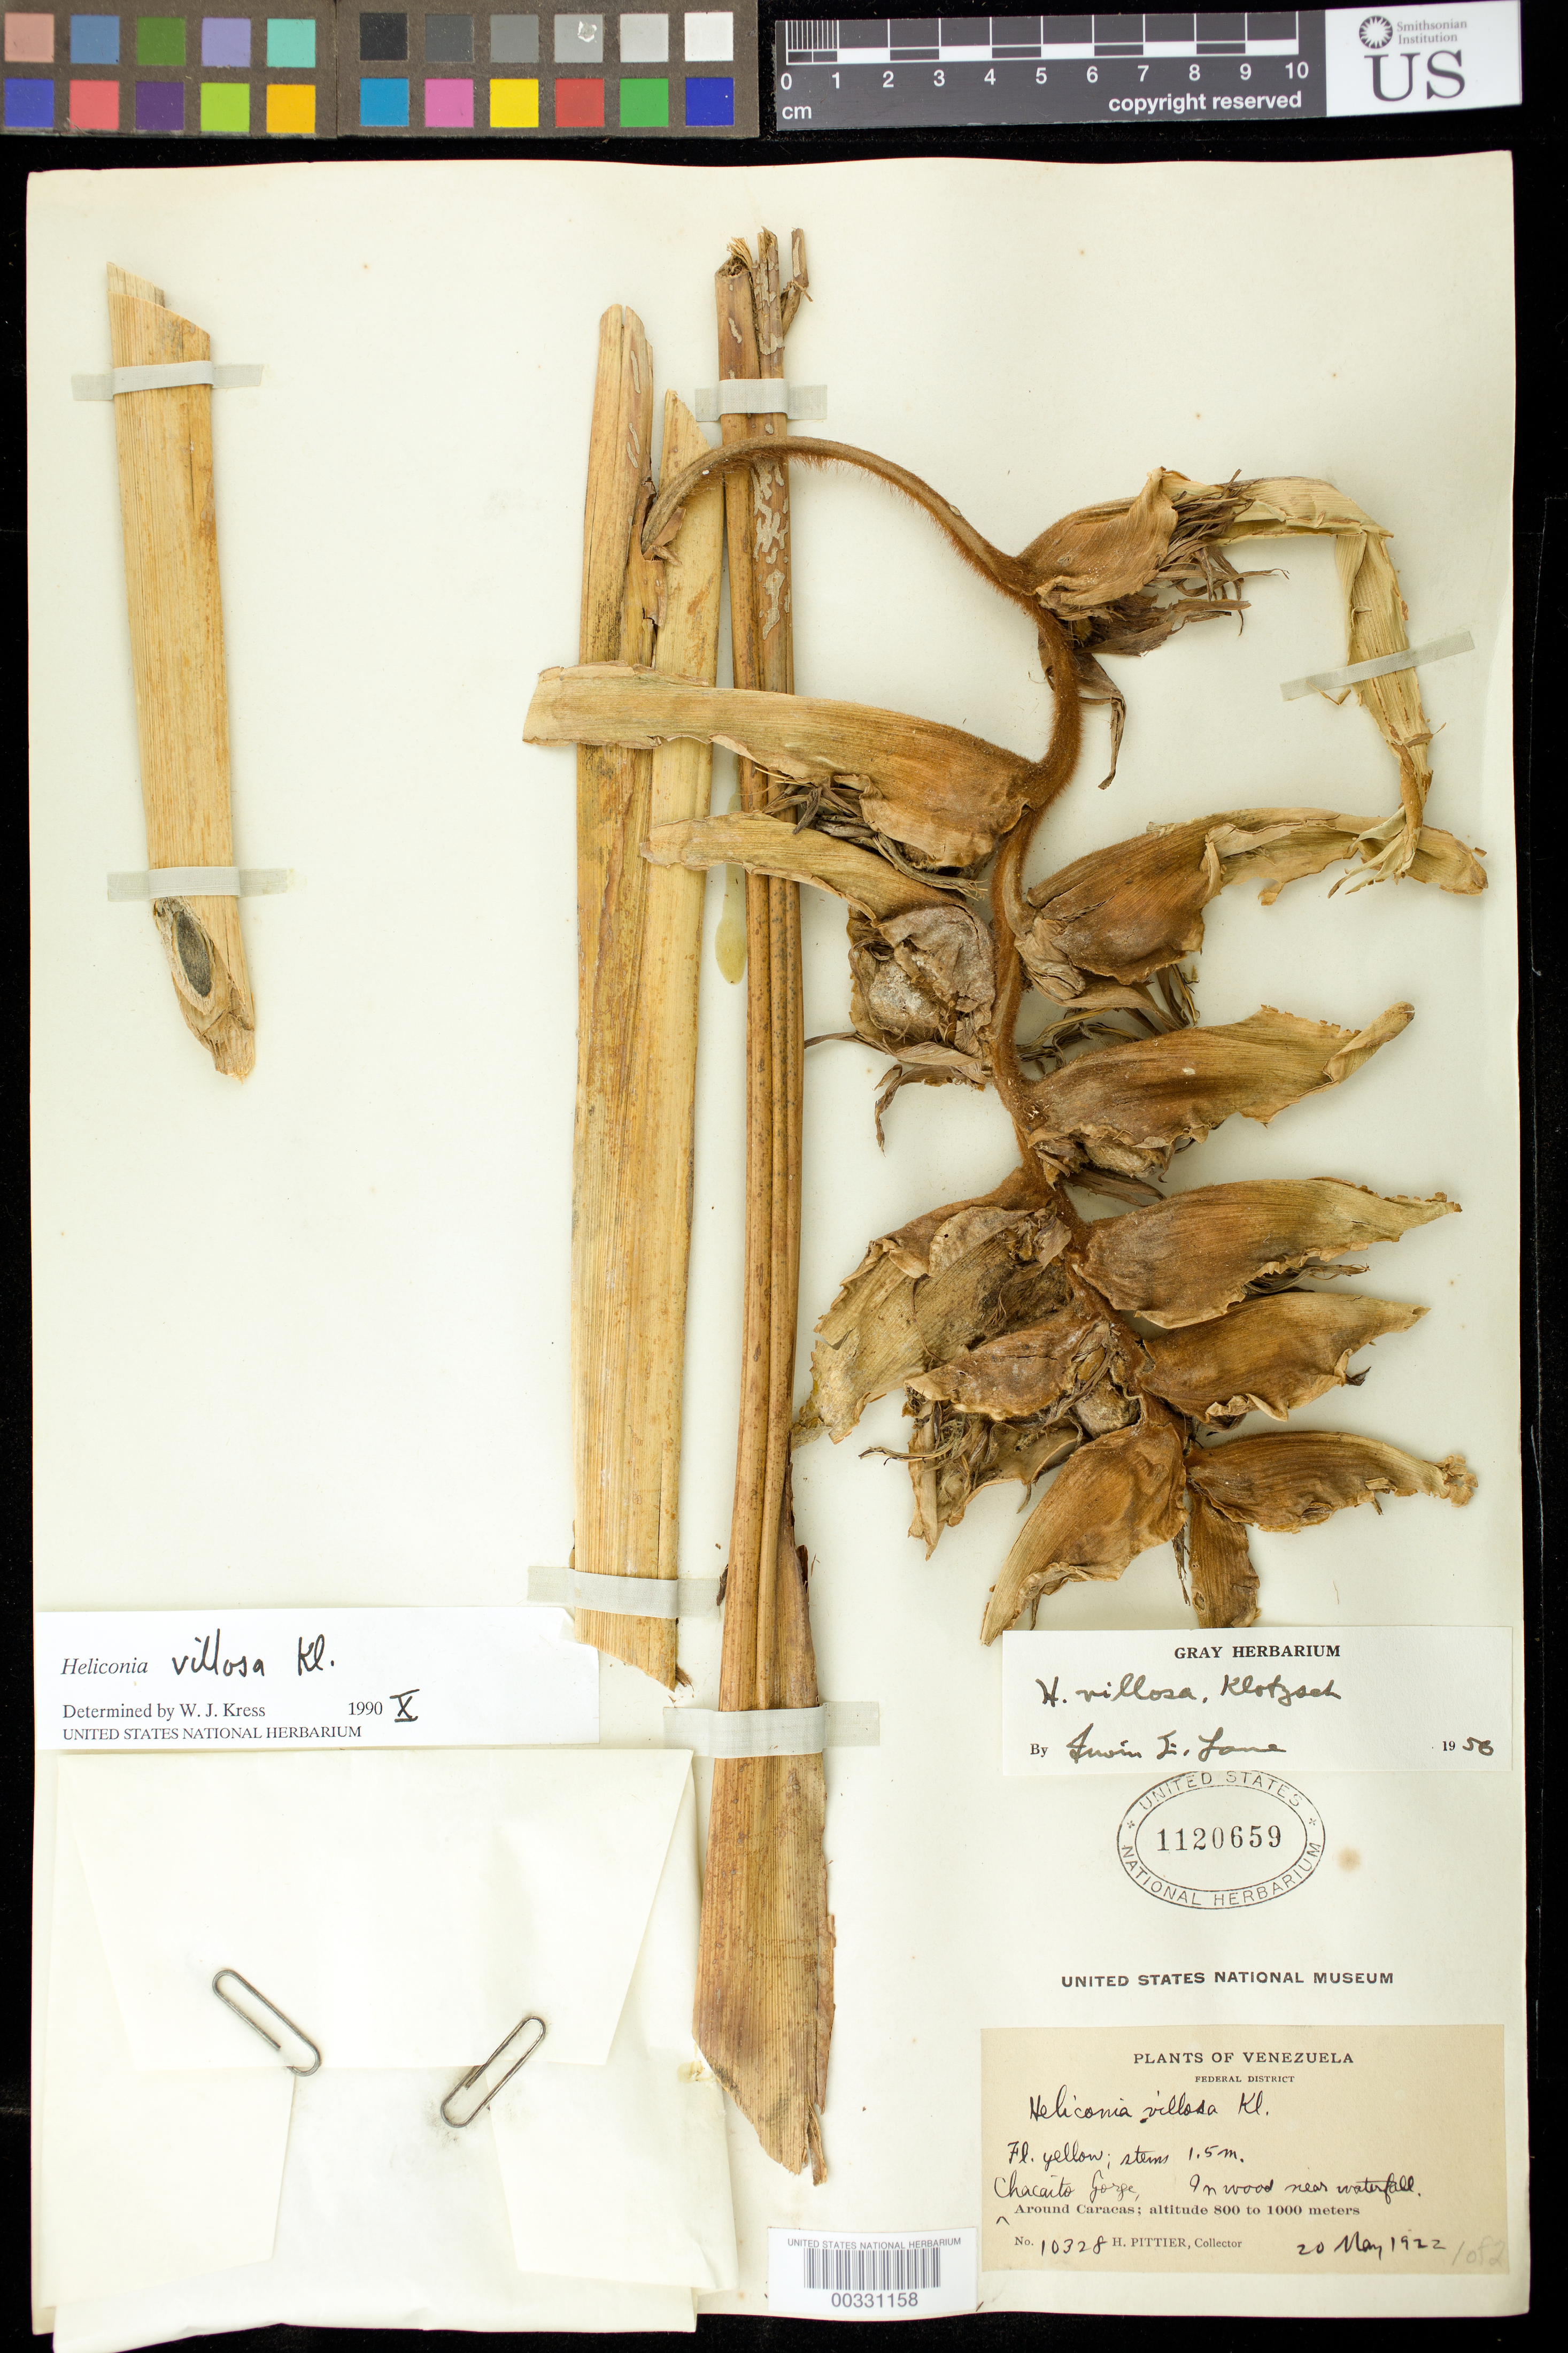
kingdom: Plantae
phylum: Tracheophyta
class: Liliopsida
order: Zingiberales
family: Heliconiaceae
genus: Heliconia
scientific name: Heliconia villosa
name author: Klotzsch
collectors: H. F. Pittier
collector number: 10328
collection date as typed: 20 May 1922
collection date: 1922-05-20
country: Venezuela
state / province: Distrito Federal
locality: Chacaito gorge, around caracas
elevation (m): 800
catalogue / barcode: US 1120659